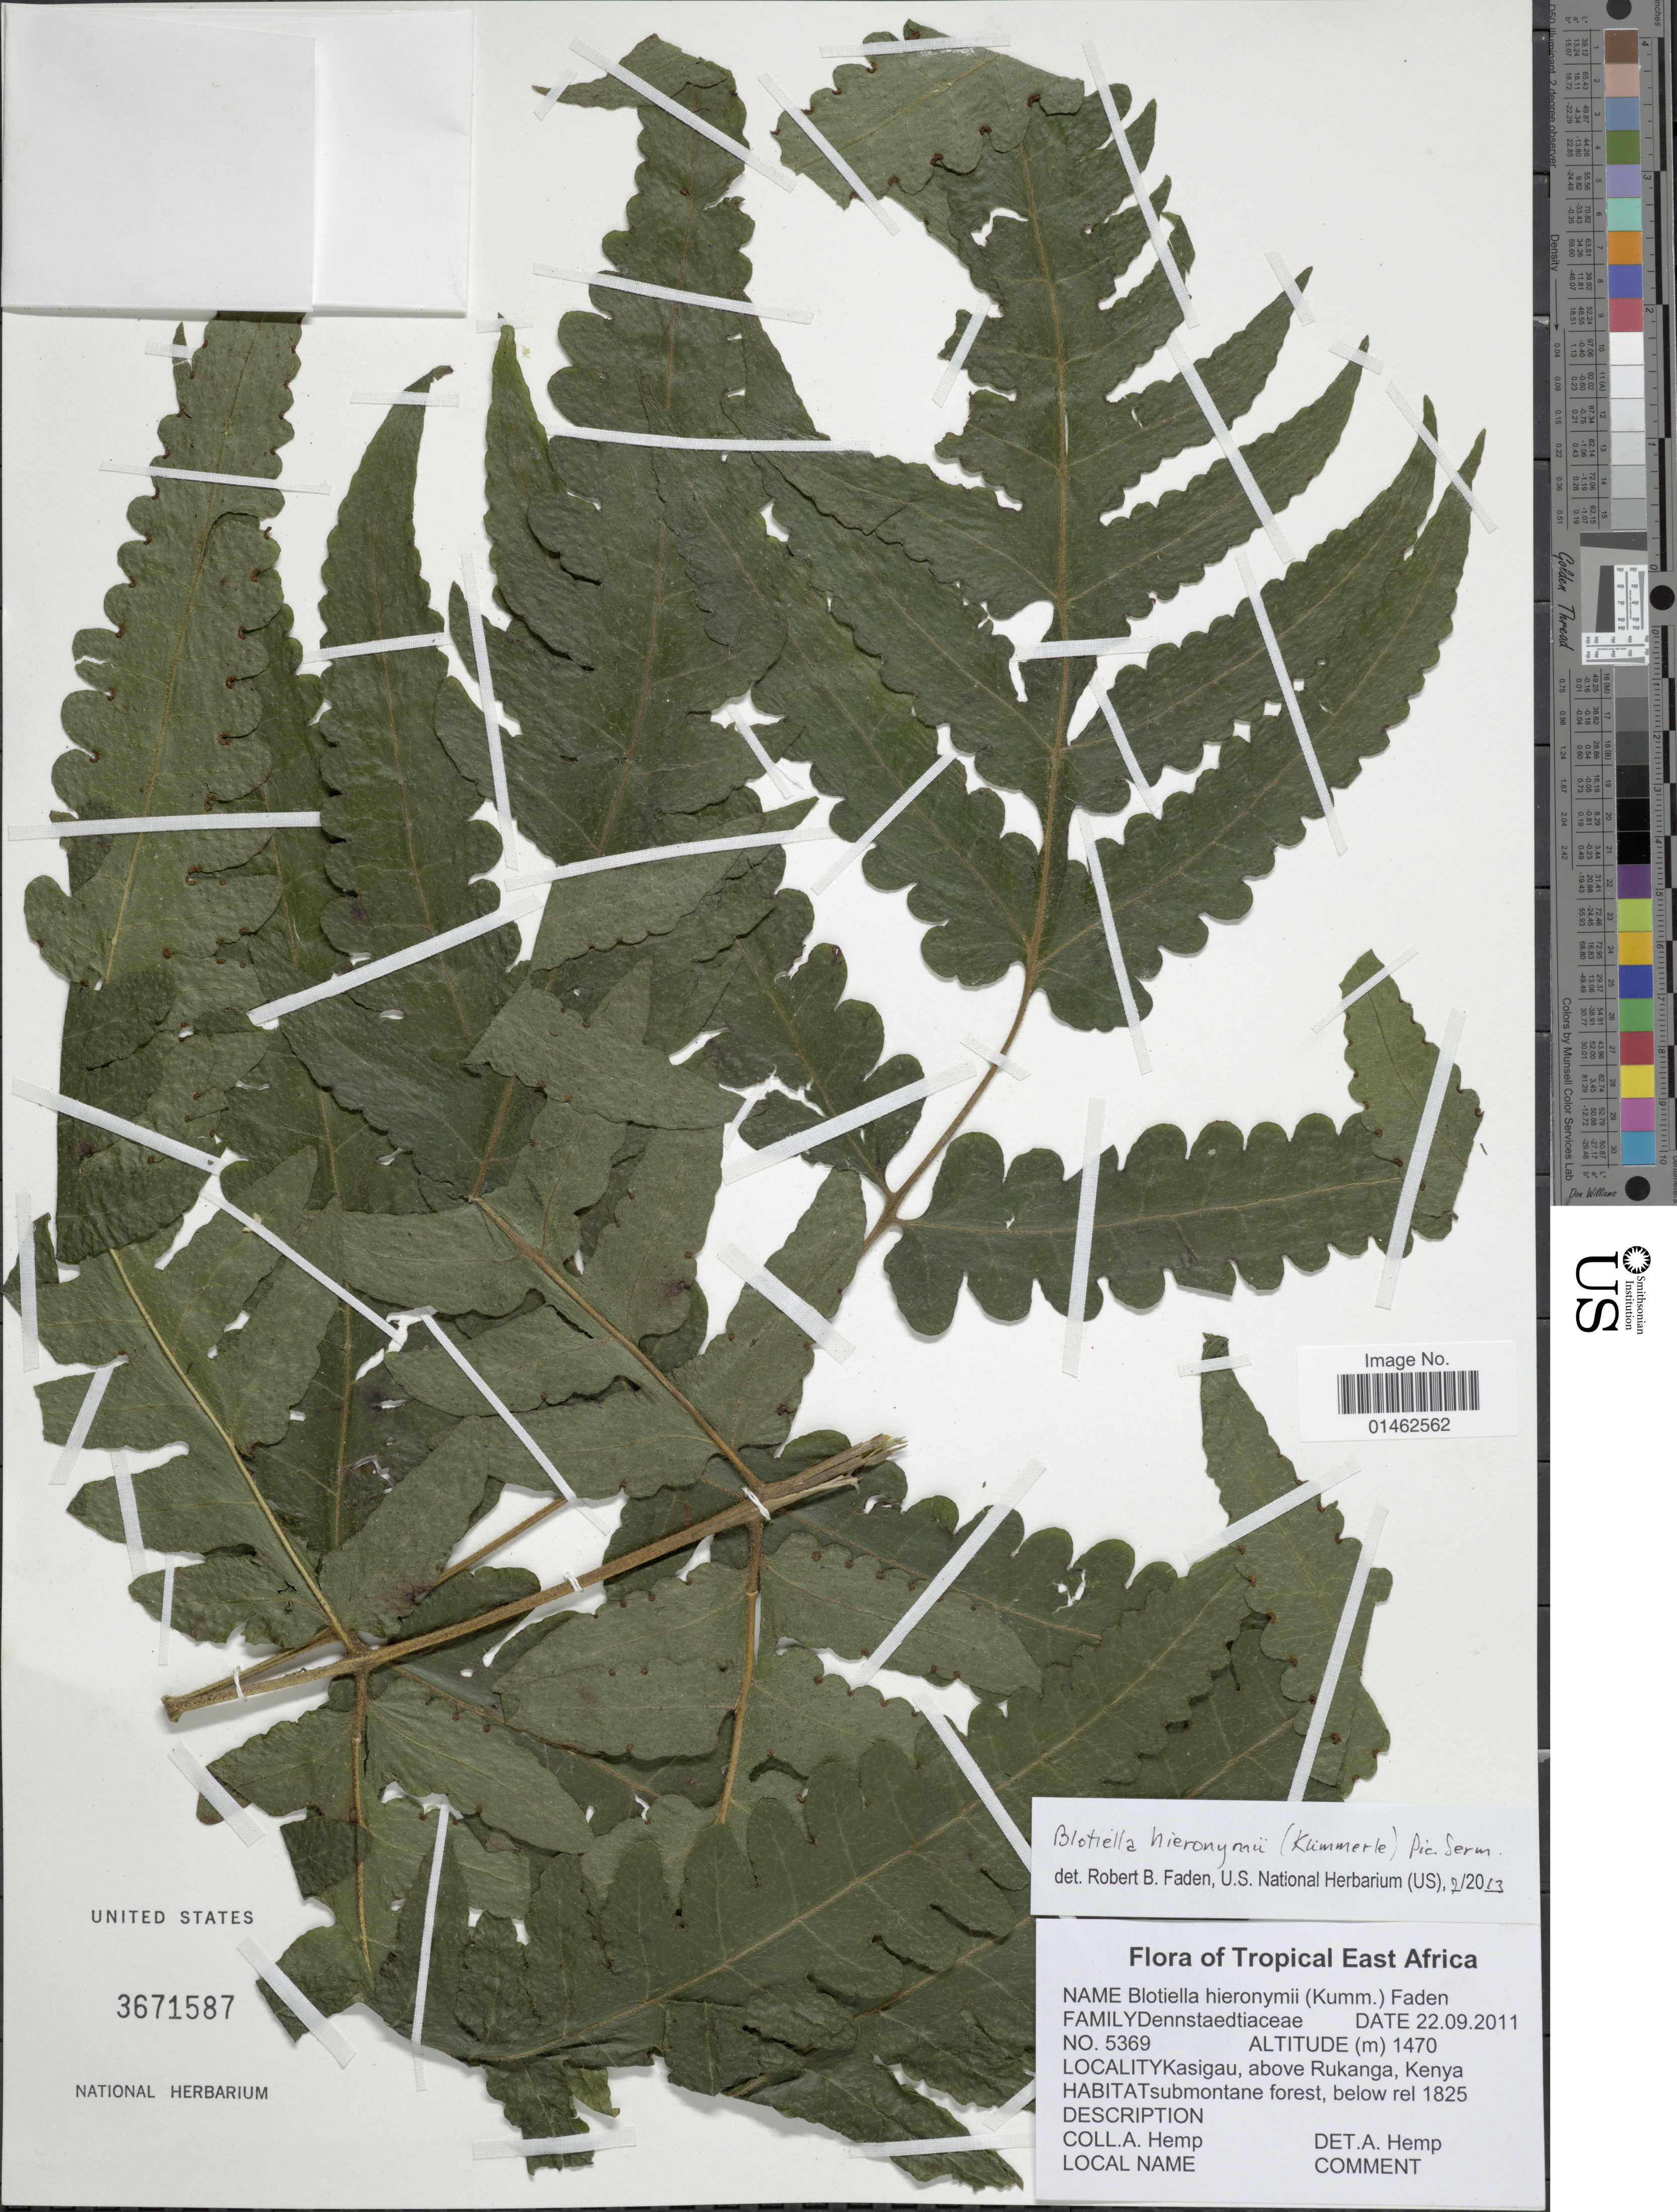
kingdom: Plantae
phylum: Tracheophyta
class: Polypodiopsida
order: Polypodiales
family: Dennstaedtiaceae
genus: Blotiella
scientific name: Blotiella hieronymi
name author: (Kummerle) Pic. Serm.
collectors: A. Hemp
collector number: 5369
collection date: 2011-09-22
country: Kenya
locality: Tropical East Africa, Kasigau, above Rukanga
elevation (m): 1470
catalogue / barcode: US 3671587